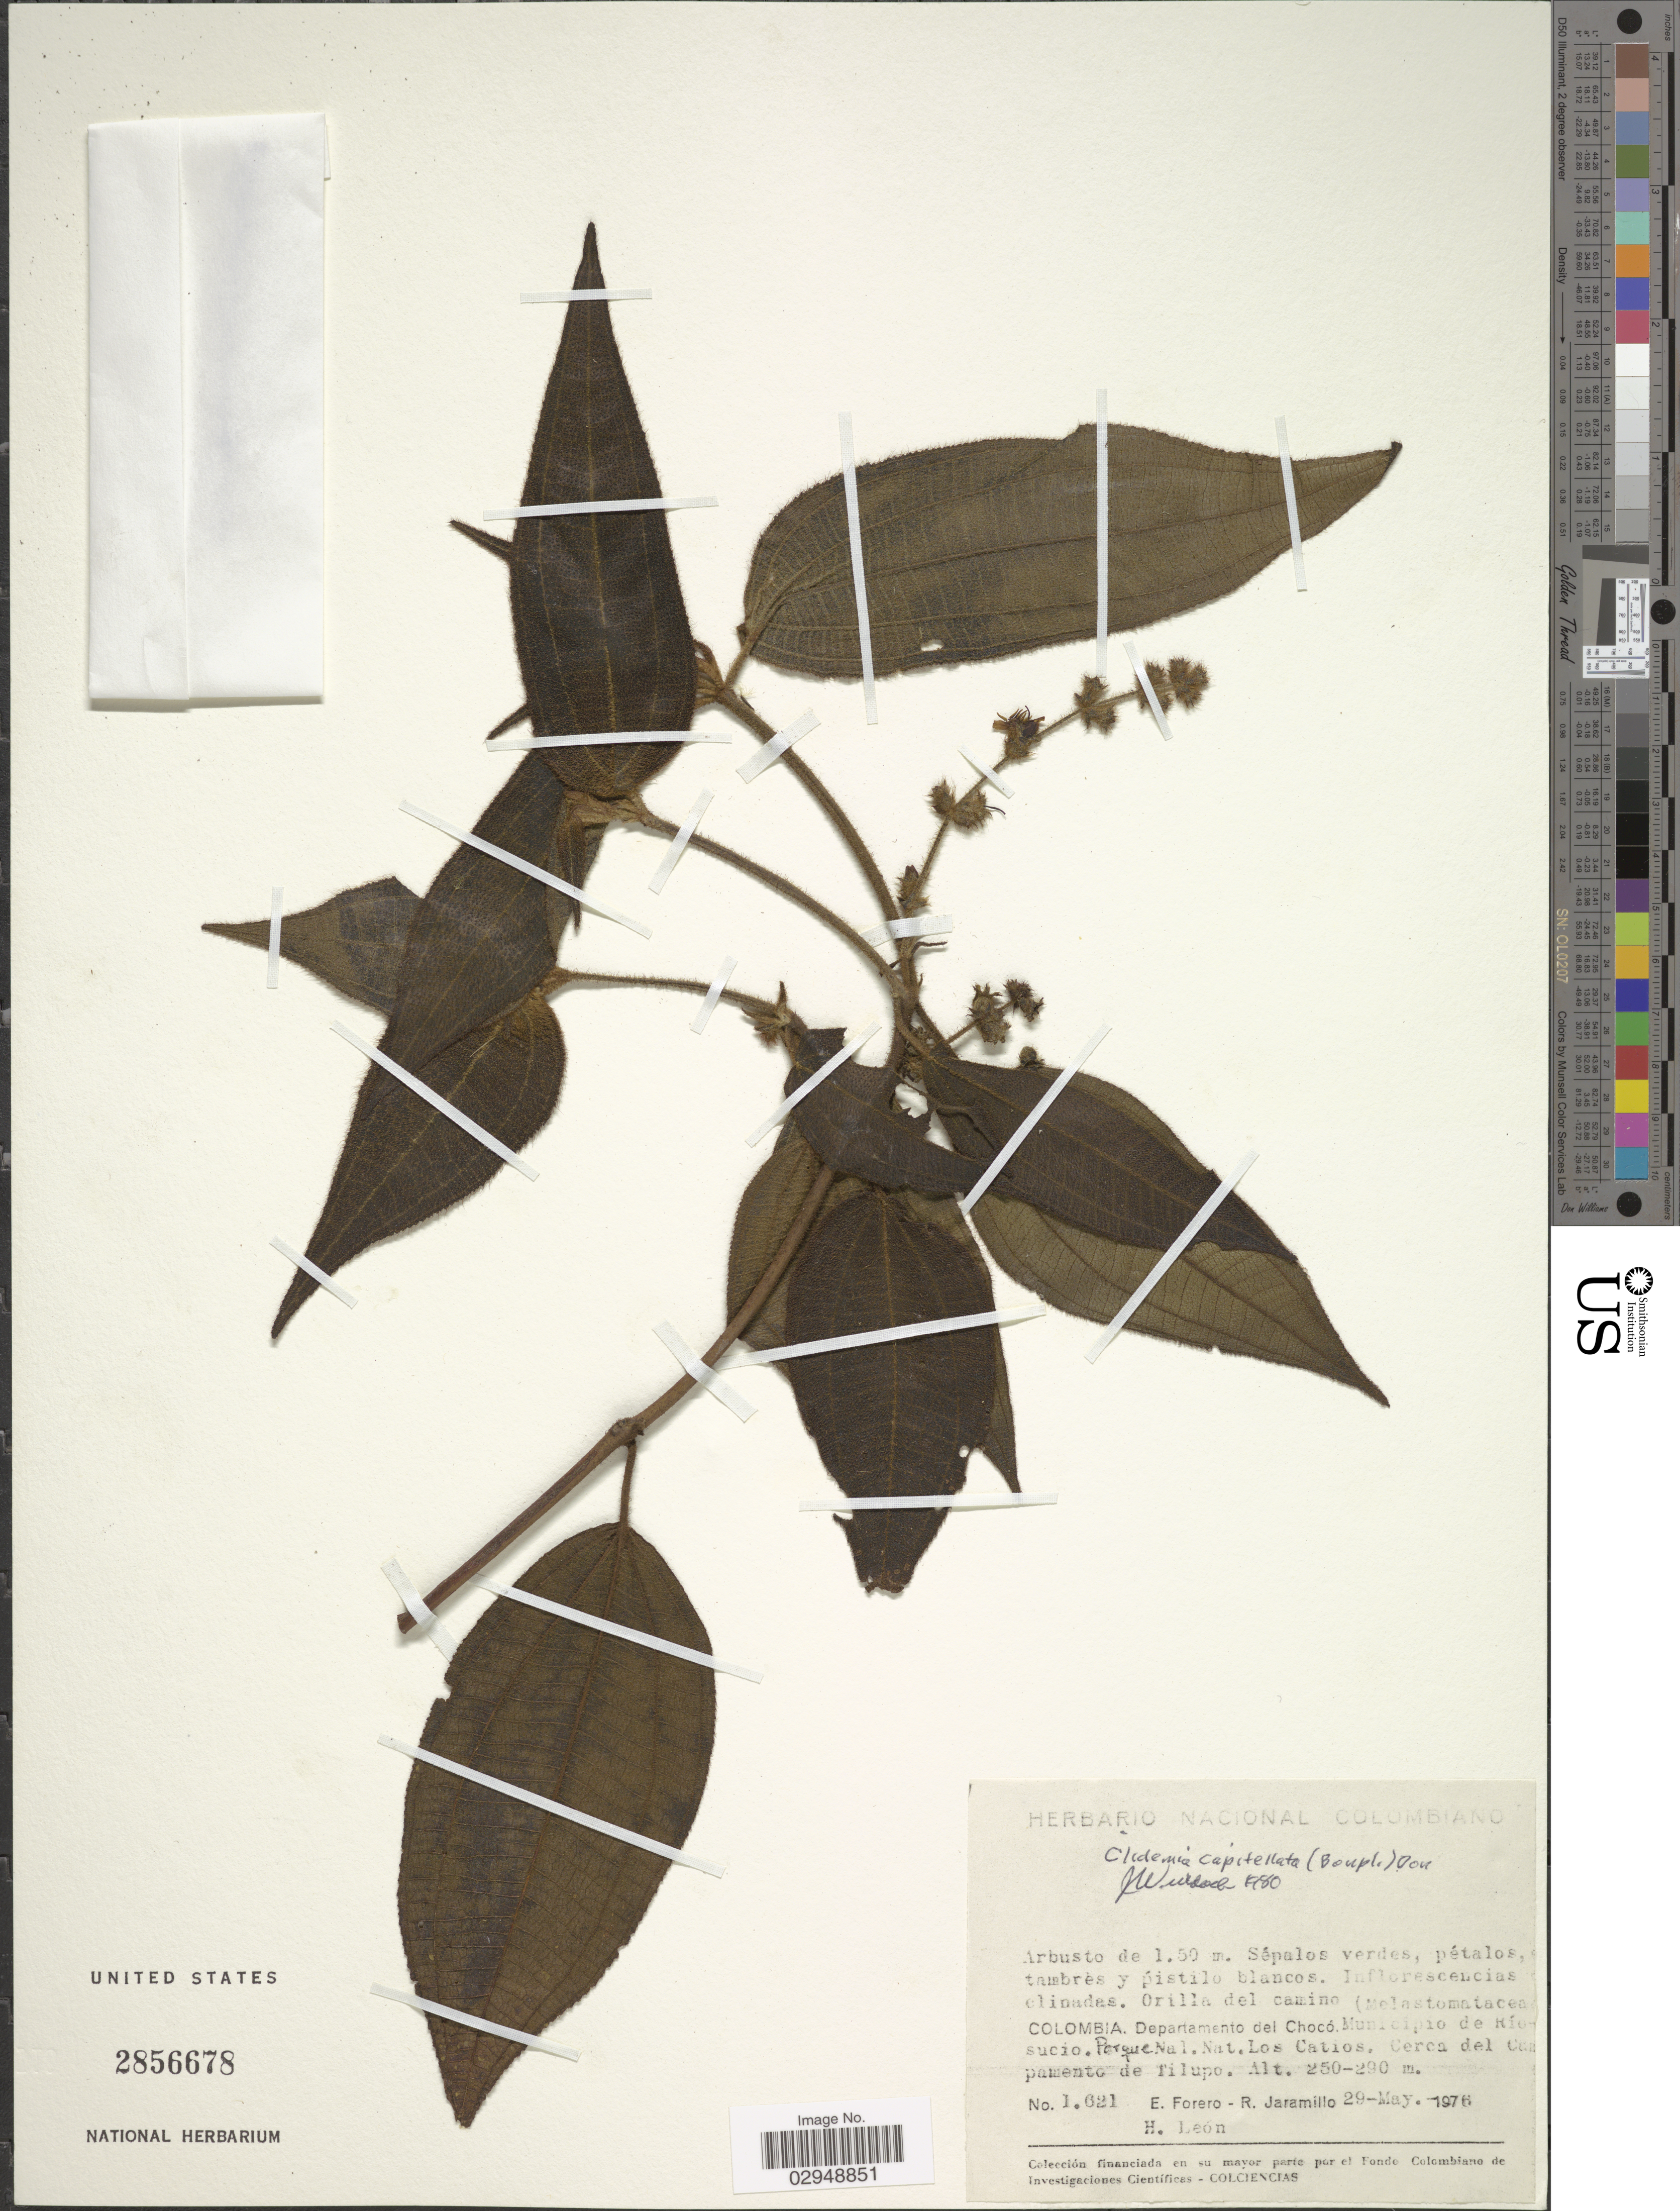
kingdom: Plantae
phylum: Tracheophyta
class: Magnoliopsida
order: Myrtales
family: Melastomataceae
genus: Clidemia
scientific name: Clidemia capitellata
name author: (Bonpl.) D. Don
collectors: E. Forero, R. Jaramillo & H. León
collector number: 1621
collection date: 1976-05-29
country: Colombia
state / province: Chocó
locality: Departamento del Chocó. Municipio de Ríosucio. Parque Nal. Nat. Los Catios. Cerca del Campamento de Tilupo.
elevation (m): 250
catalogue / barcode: US 2856678